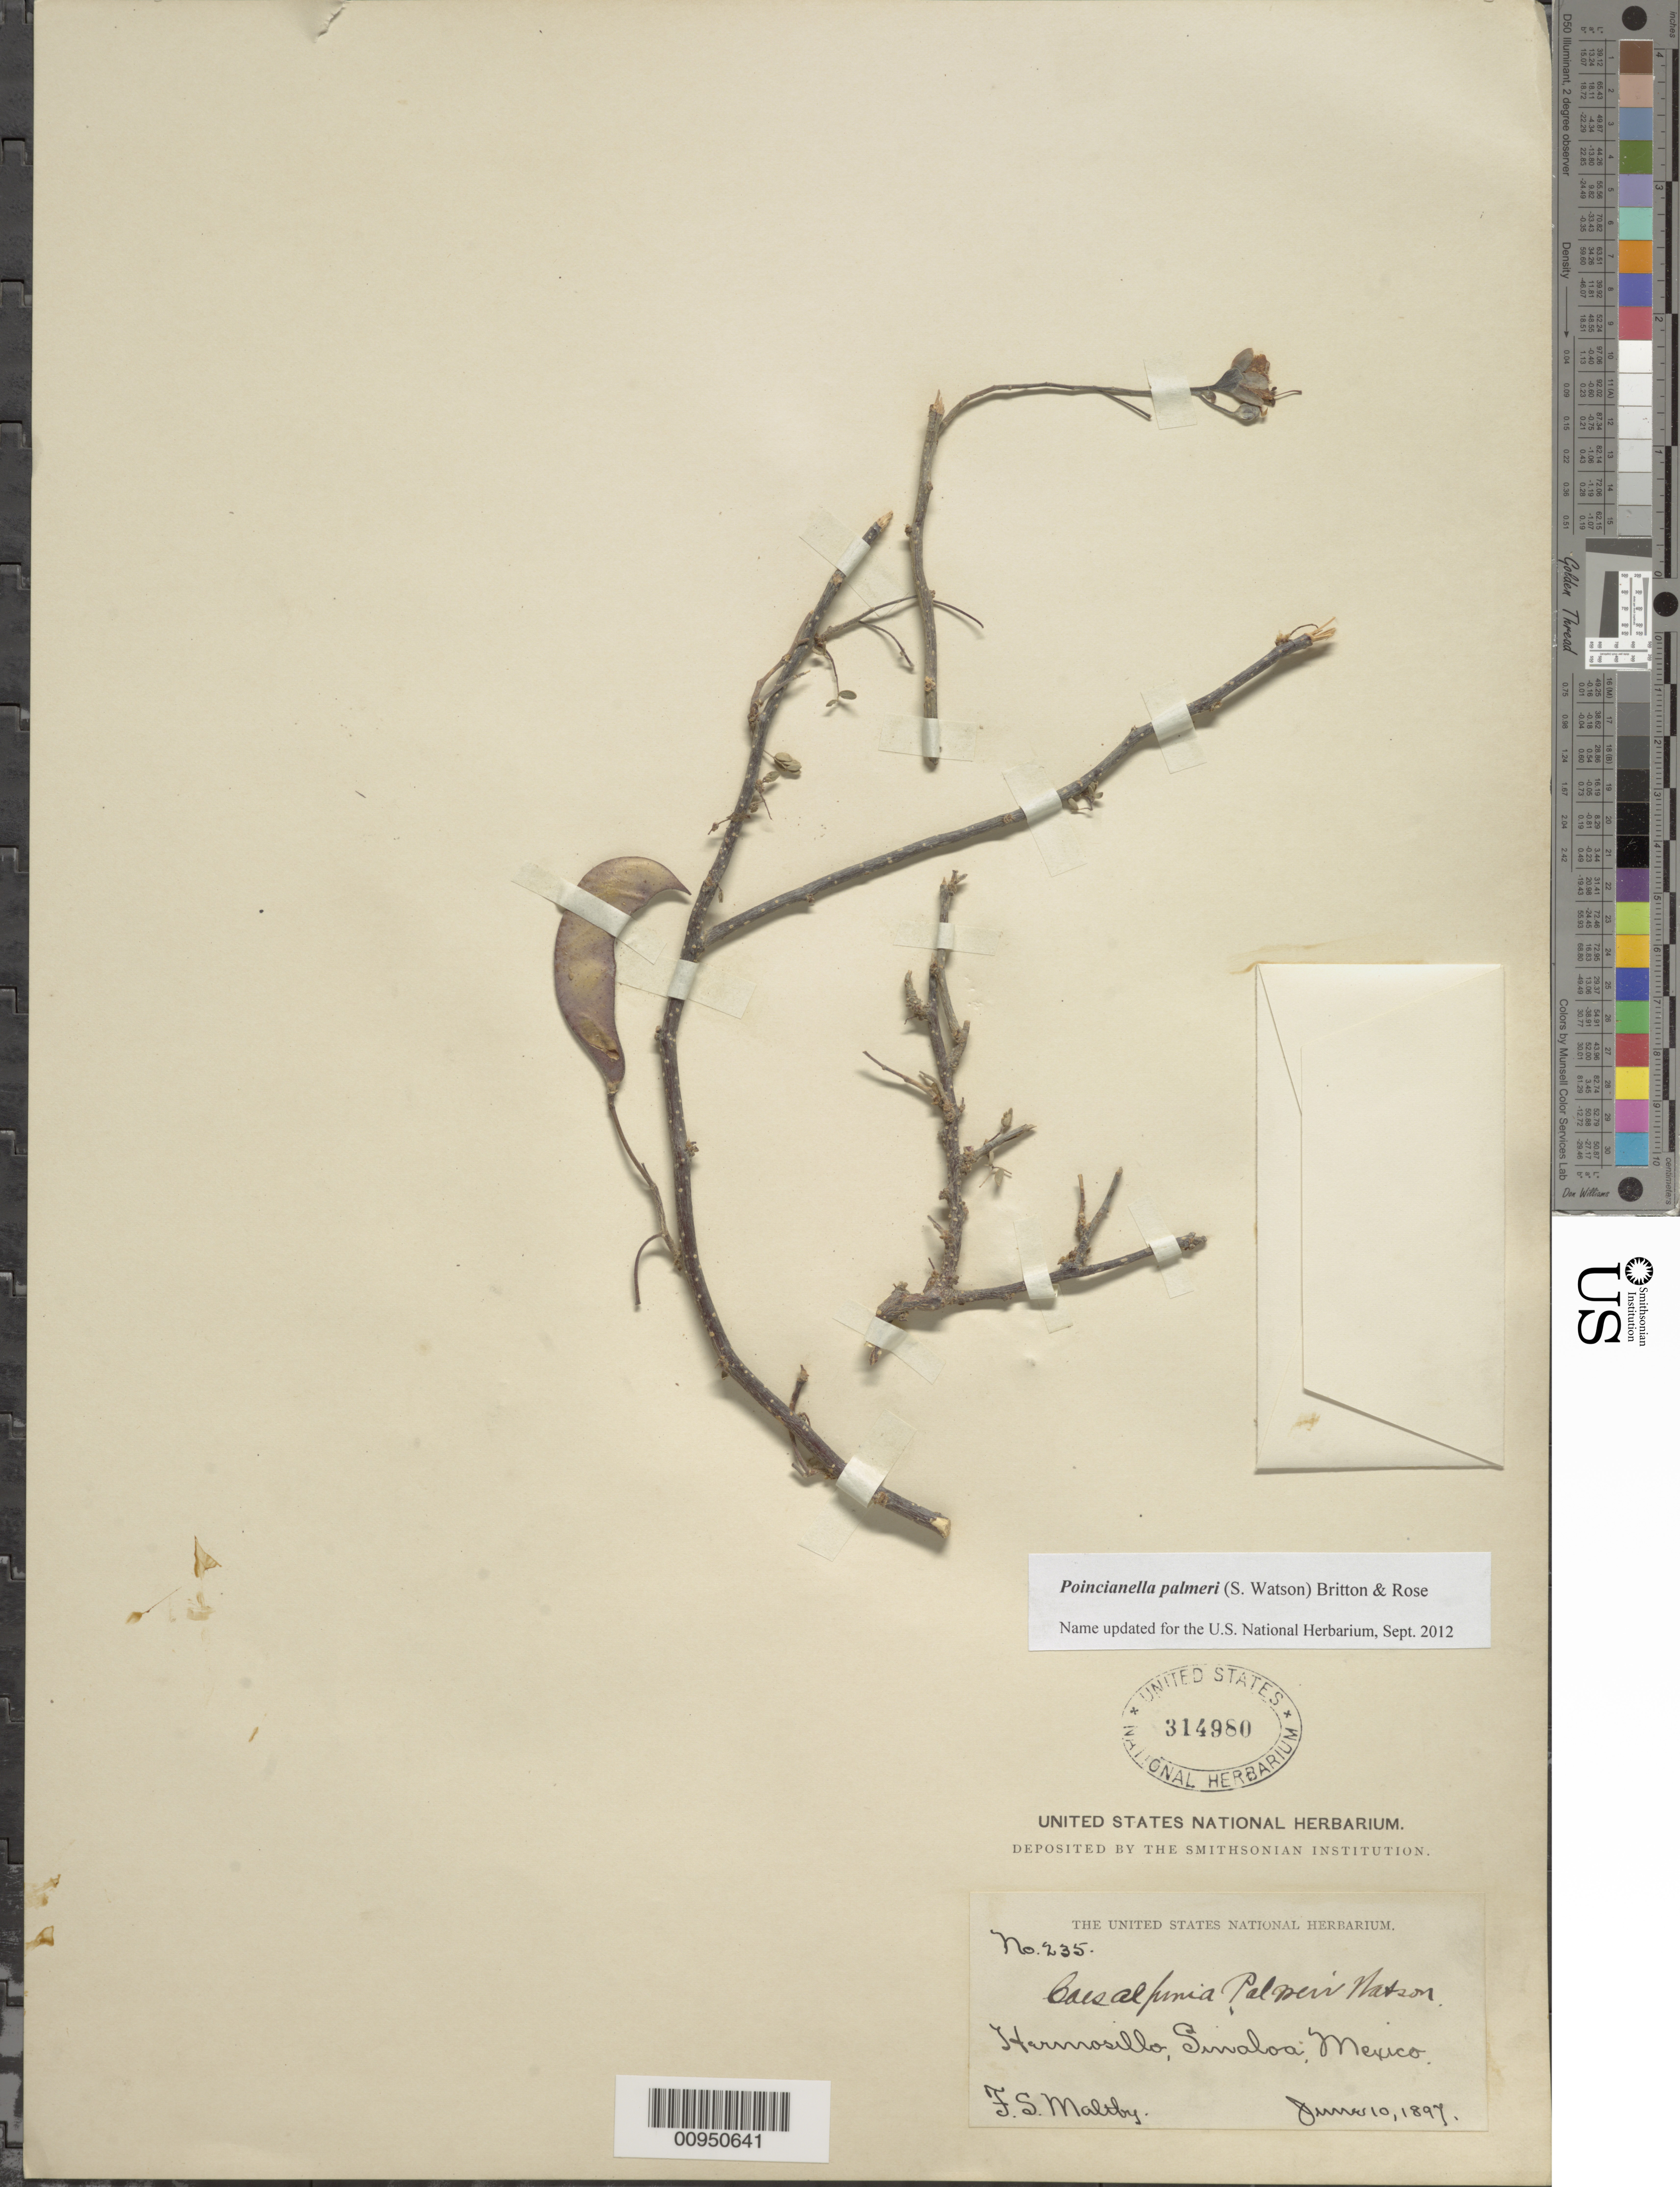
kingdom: Plantae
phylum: Tracheophyta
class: Magnoliopsida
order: Fabales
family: Fabaceae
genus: Erythrostemon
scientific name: Erythrostemon palmeri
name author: (S. Watson) Gagnon & G.P. Lewis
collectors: T. S. Maltby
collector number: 235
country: Mexico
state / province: Sonora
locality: Harmosillo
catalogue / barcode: US 314980